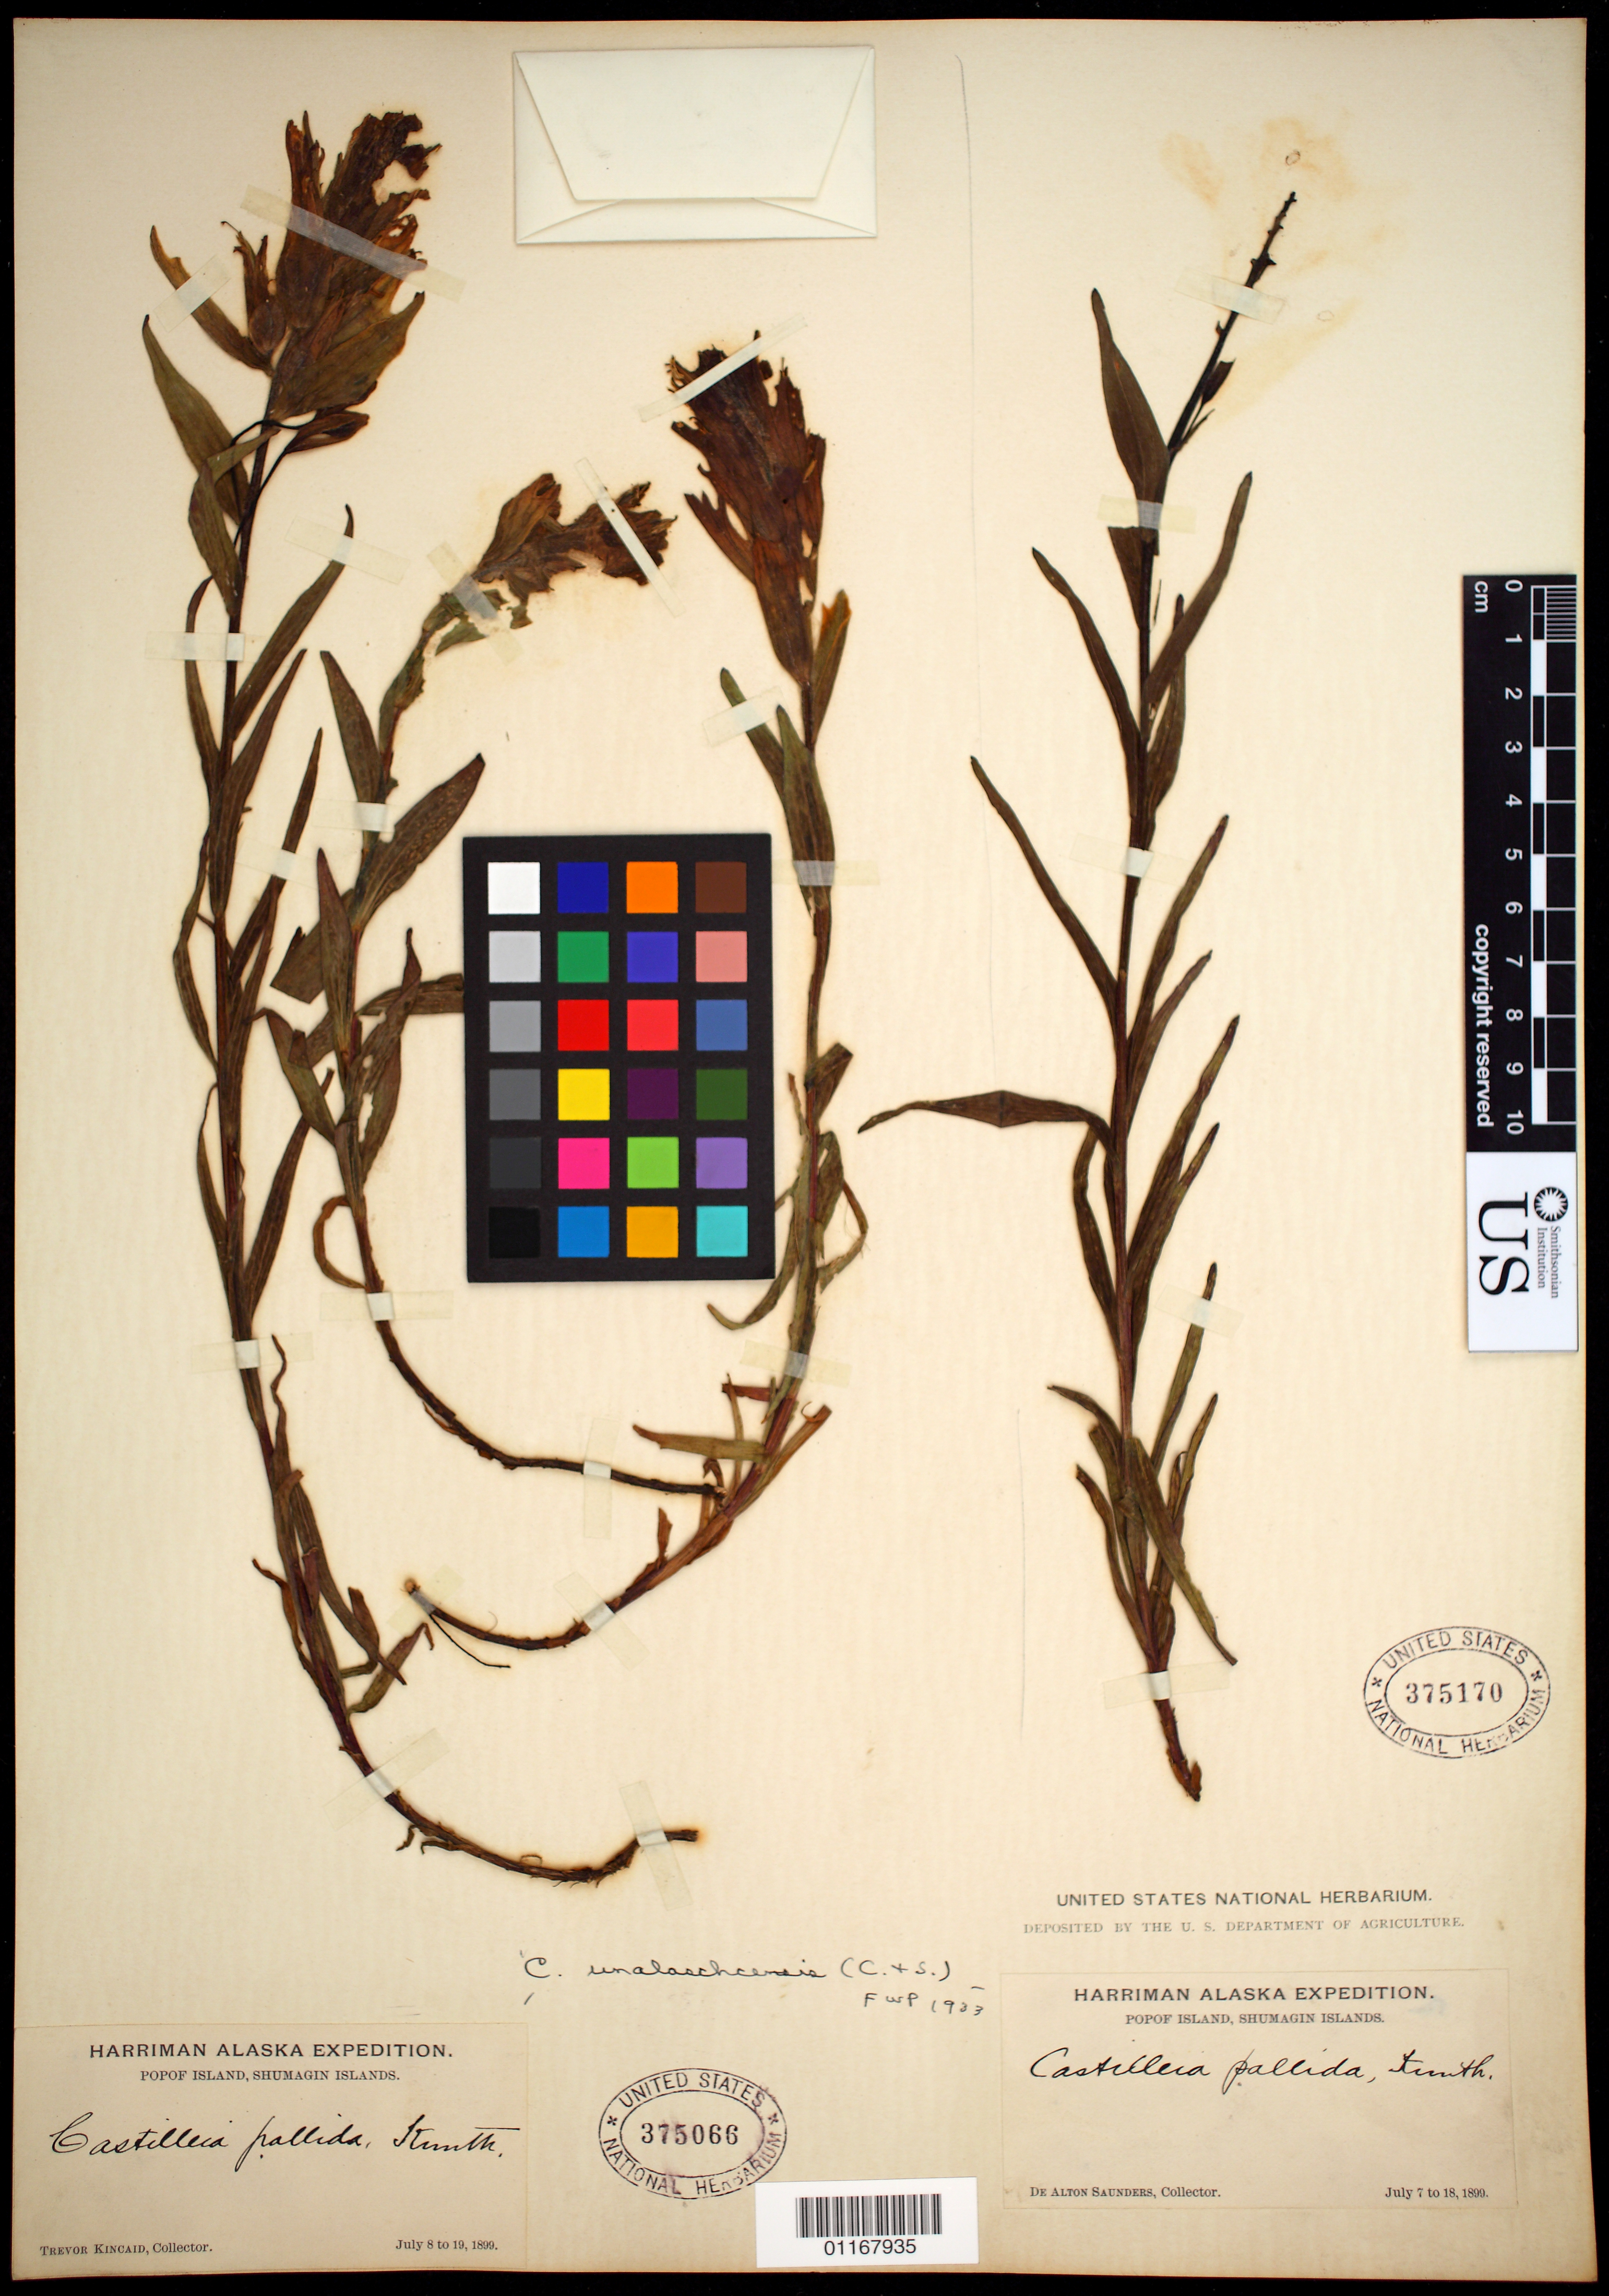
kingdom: Plantae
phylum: Tracheophyta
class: Magnoliopsida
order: Lamiales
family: Orobanchaceae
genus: Castilleja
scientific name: Castilleja unalaschcensis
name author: (Cham. & Schltdl.) Malte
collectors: D. Saunders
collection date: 1899-07-07/1899-07-18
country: United States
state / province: Alaska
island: Popof Island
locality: Popof Island, Shumagin Islands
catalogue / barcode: US 375170